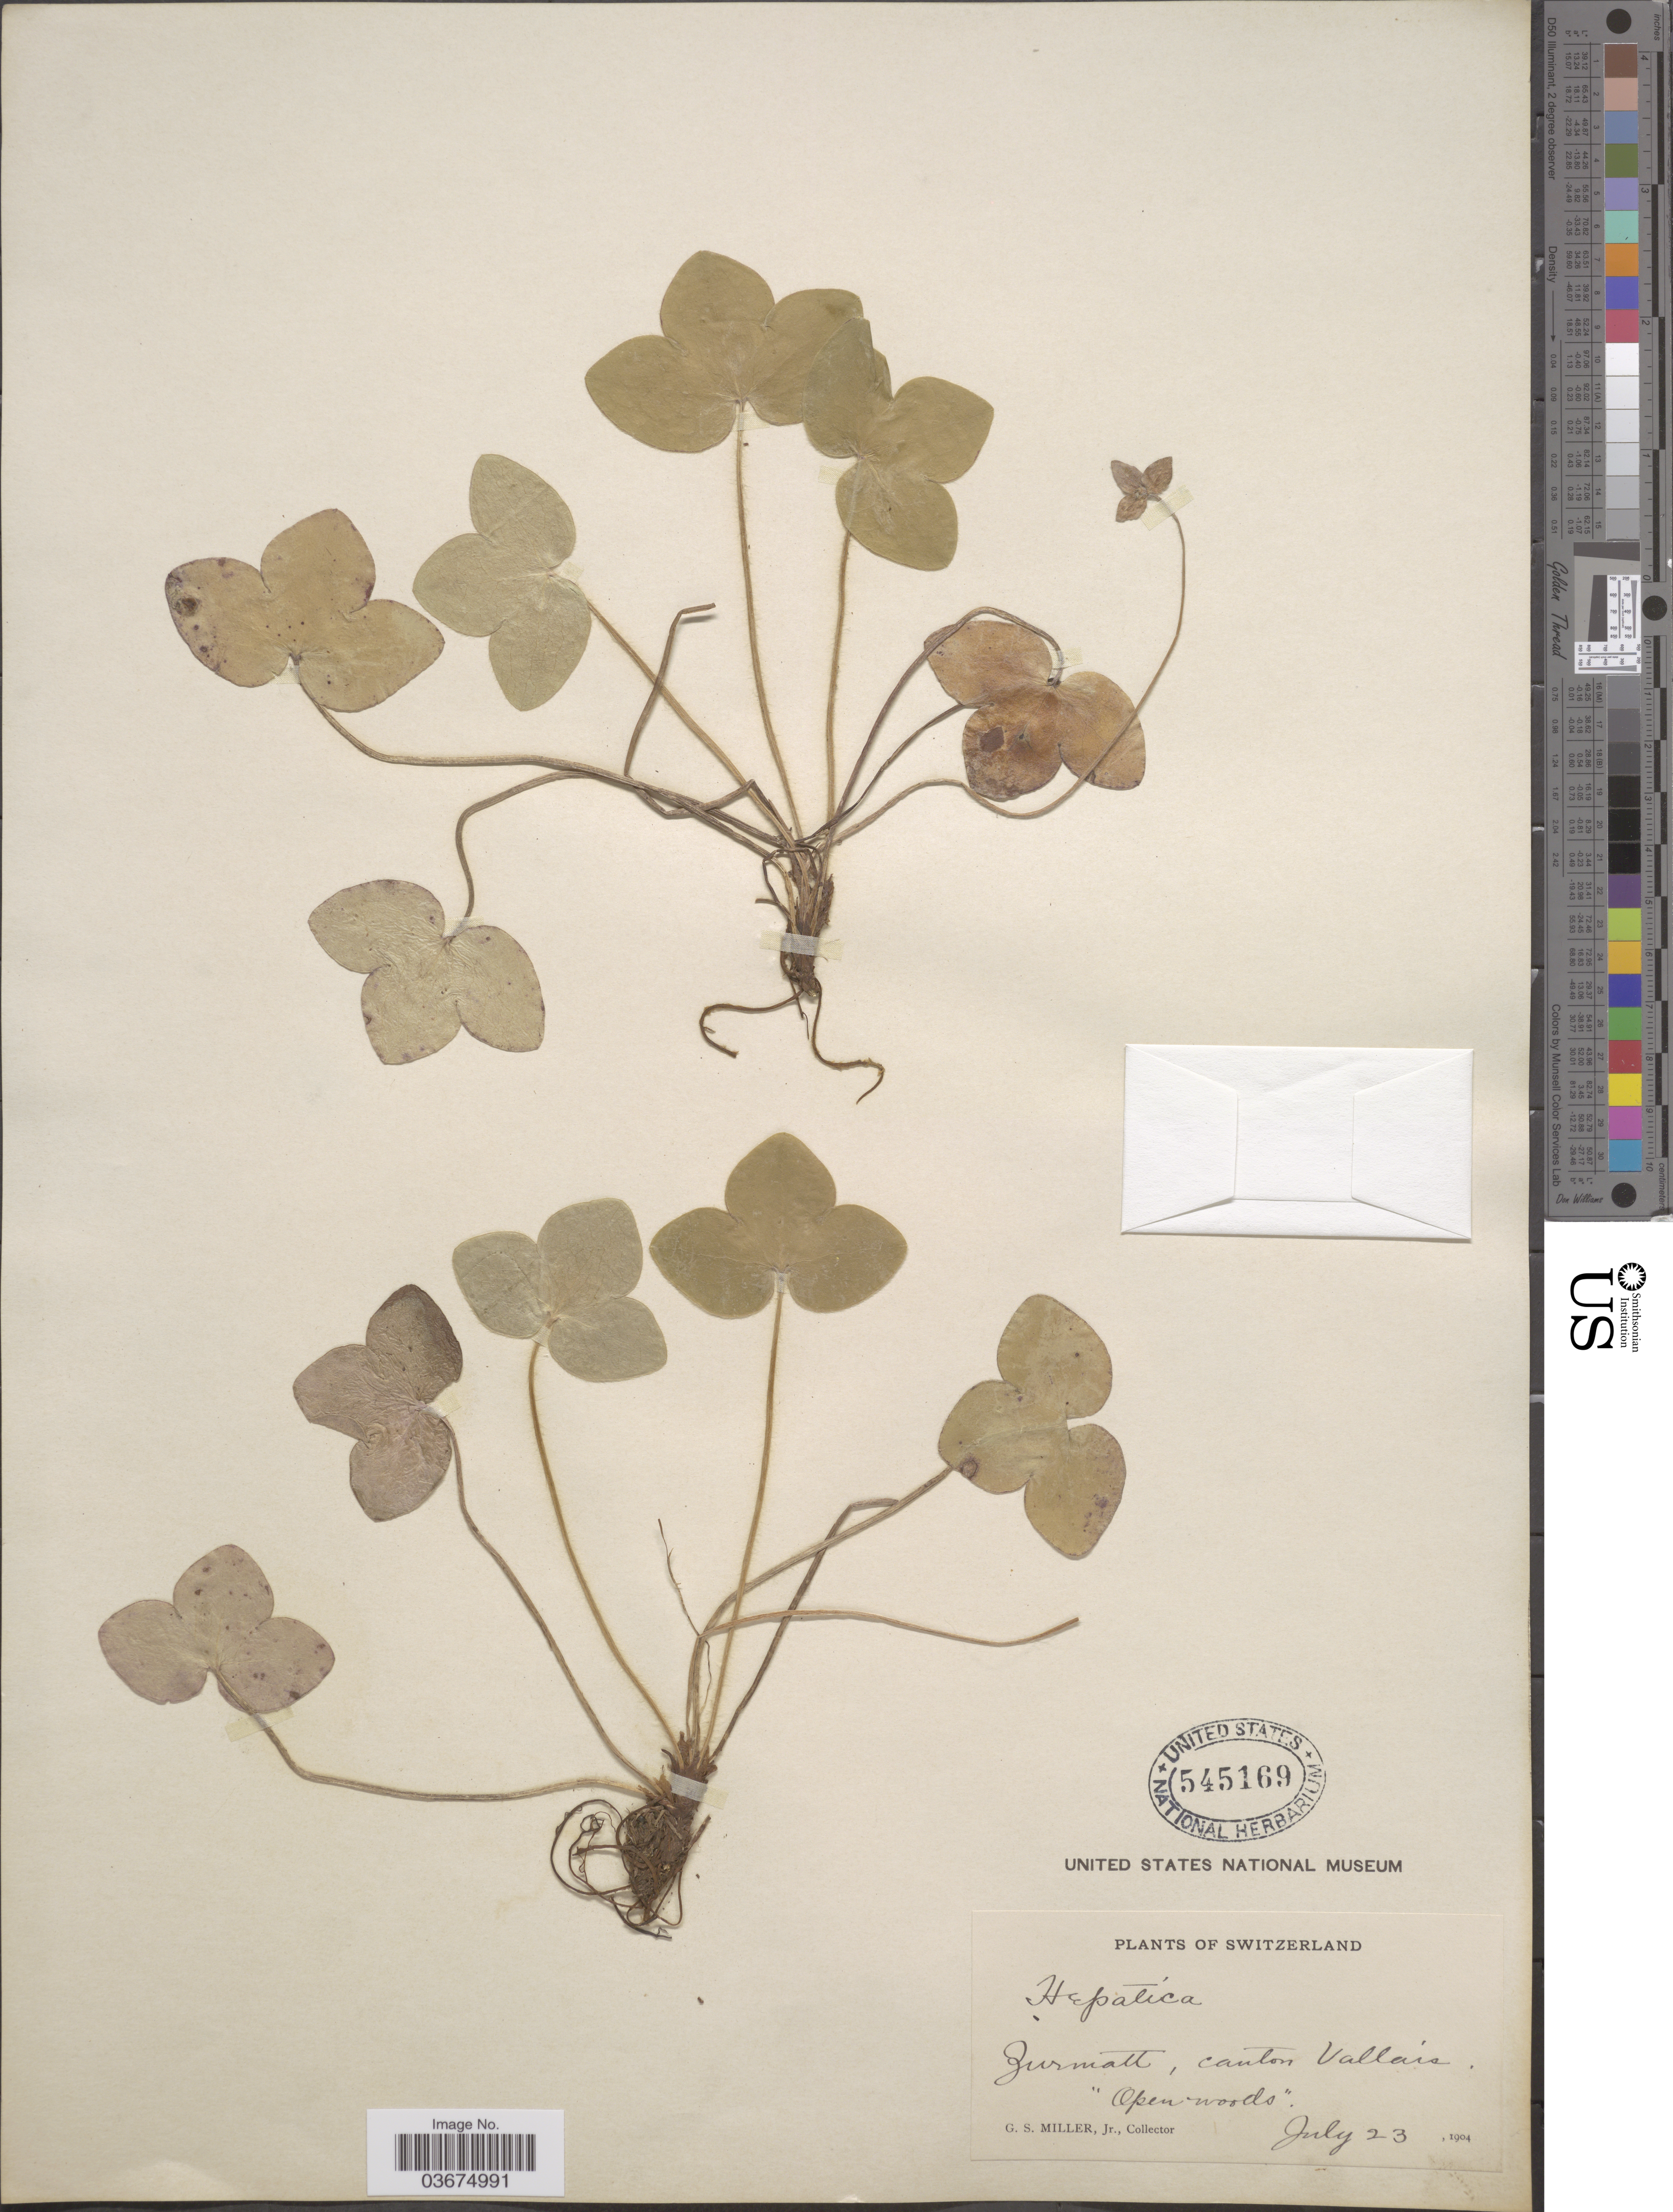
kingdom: Plantae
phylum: Tracheophyta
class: Magnoliopsida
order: Ranunculales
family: Ranunculaceae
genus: Hepatica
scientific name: Hepatica sp.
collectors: G. S. Miller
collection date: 1904-07-23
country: Switzerland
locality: Zermatt, canton Vallais.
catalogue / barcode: US 545169